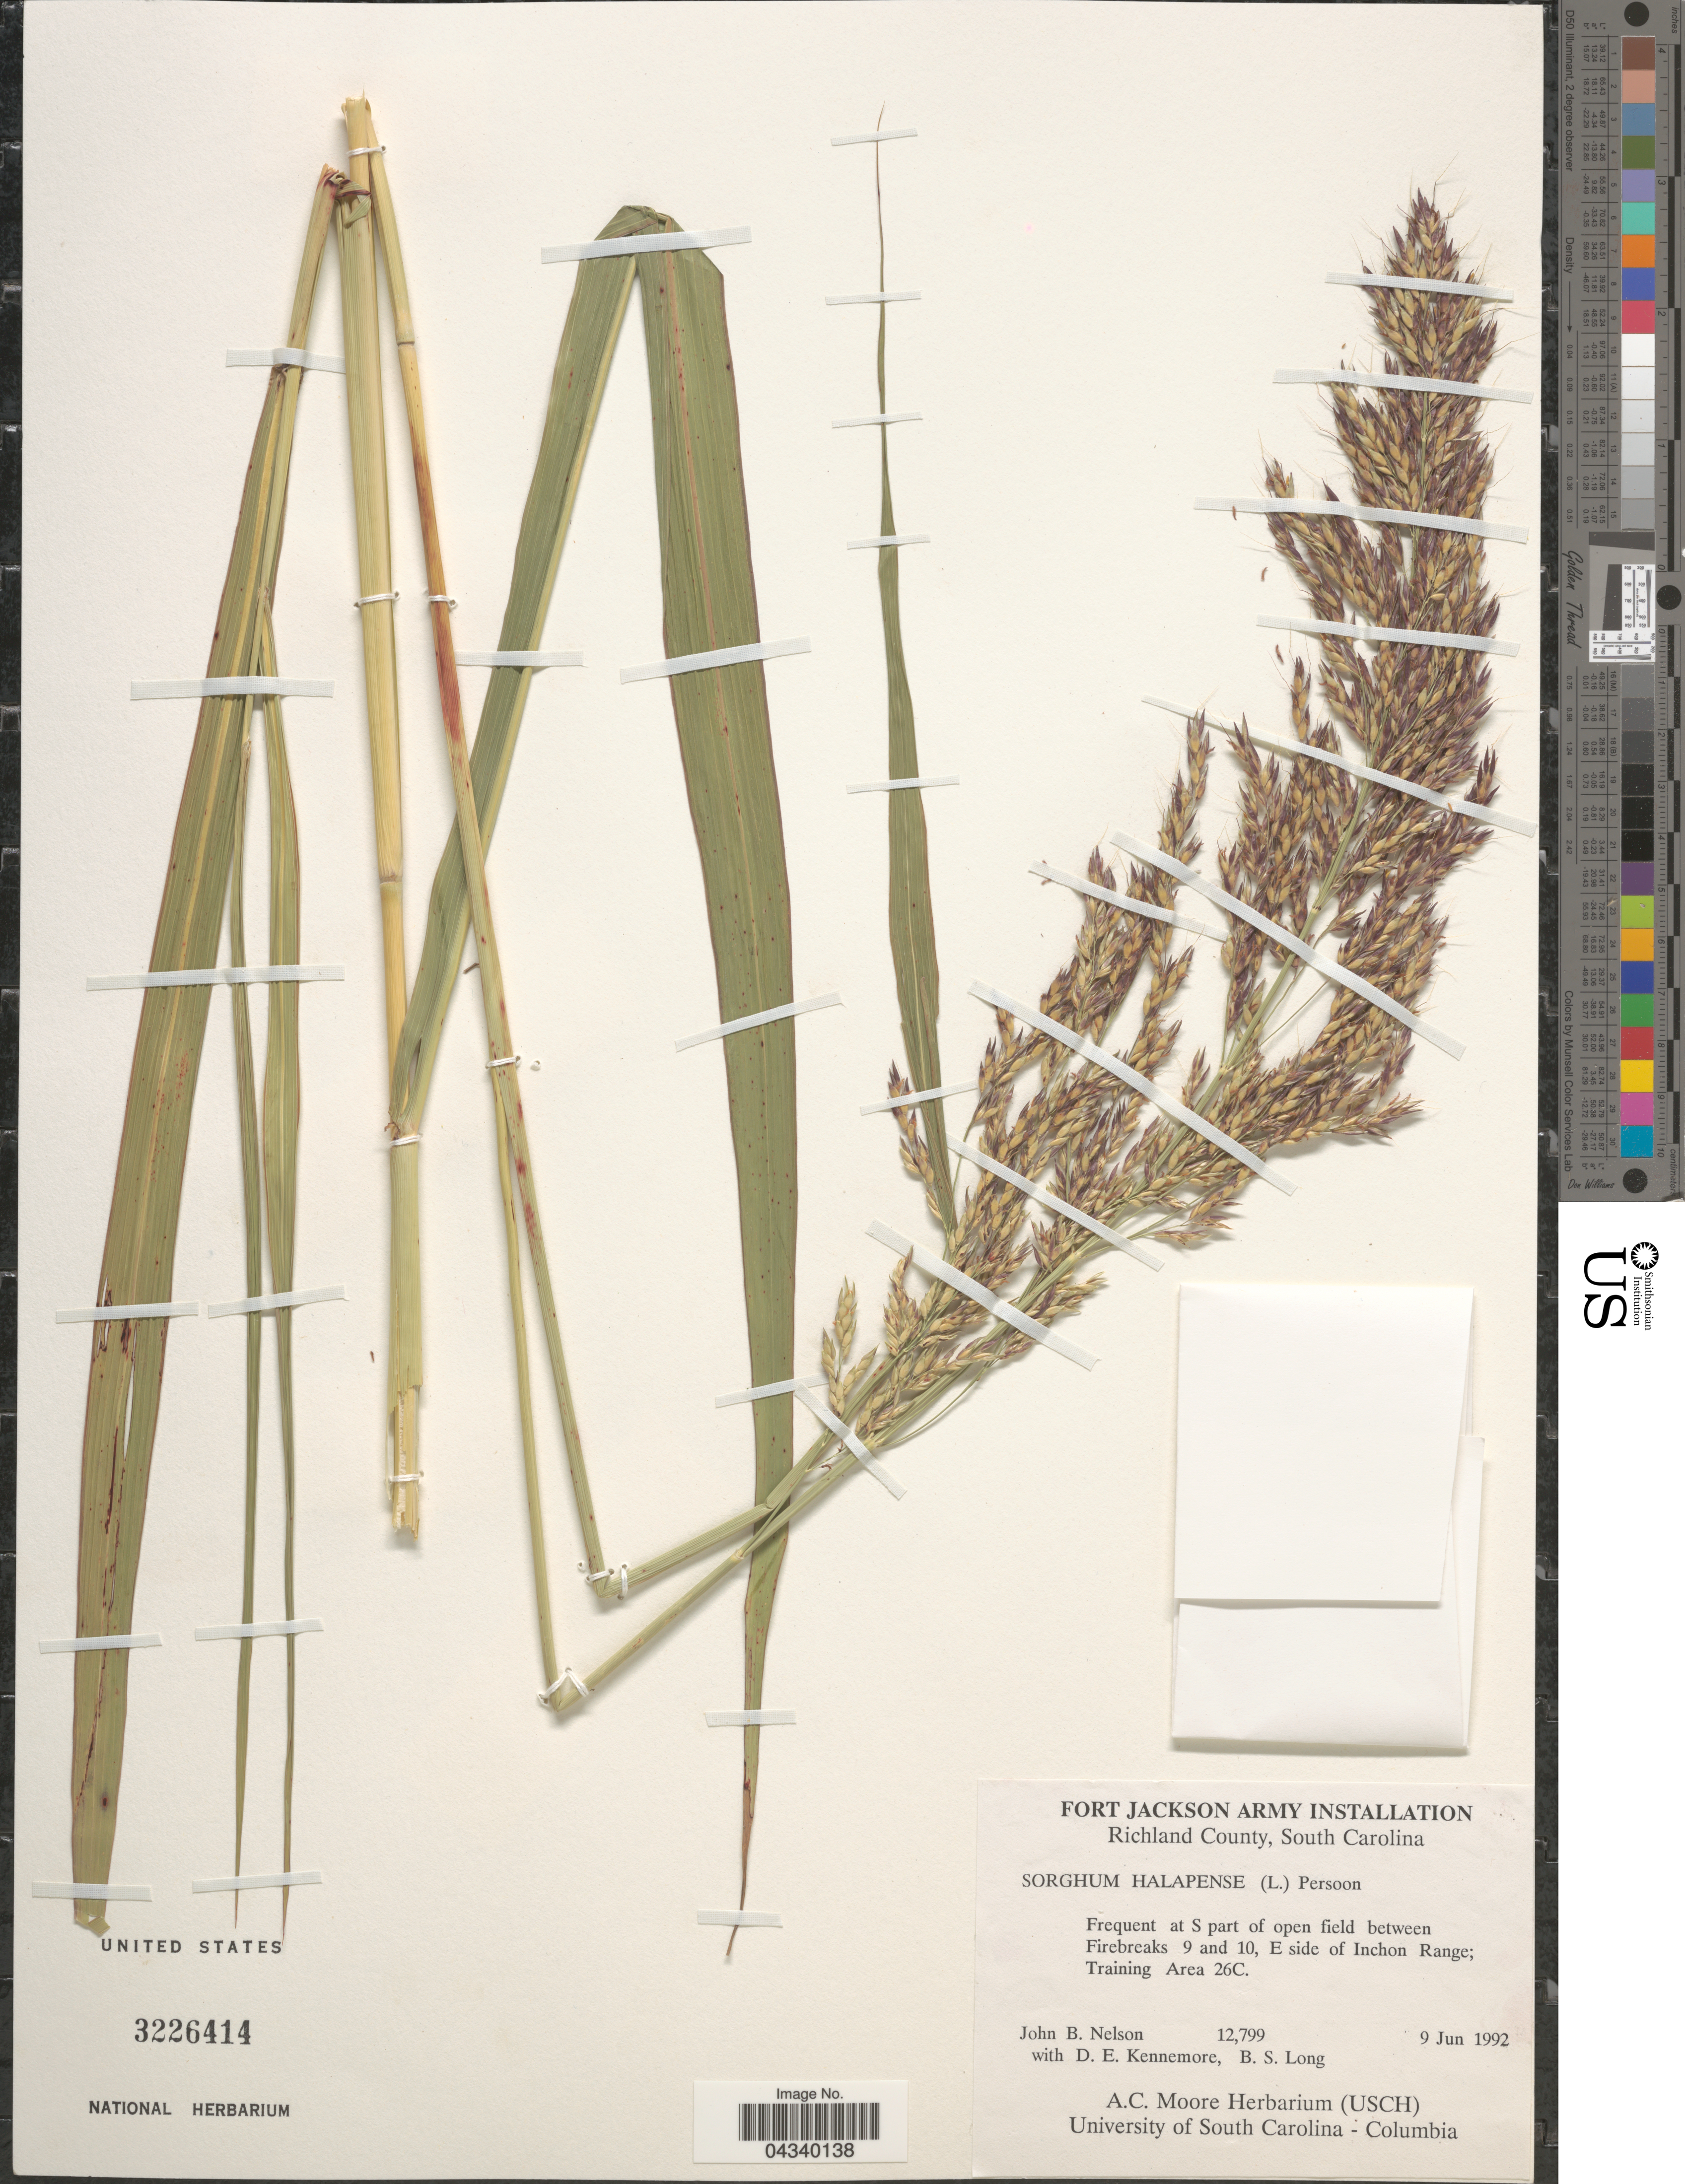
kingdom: Plantae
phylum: Tracheophyta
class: Liliopsida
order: Poales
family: Poaceae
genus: Sorghum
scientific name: Sorghum halepense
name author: (L.) Pers.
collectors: J. B. Nelson, D. Kennemore & B. Long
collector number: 12799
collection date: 1992-06-09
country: United States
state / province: South Carolina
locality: Richland County. At S part of open field between Firebreaks 9 and 10, E side of Inchon Range; Training Area 26C.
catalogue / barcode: US 3226414